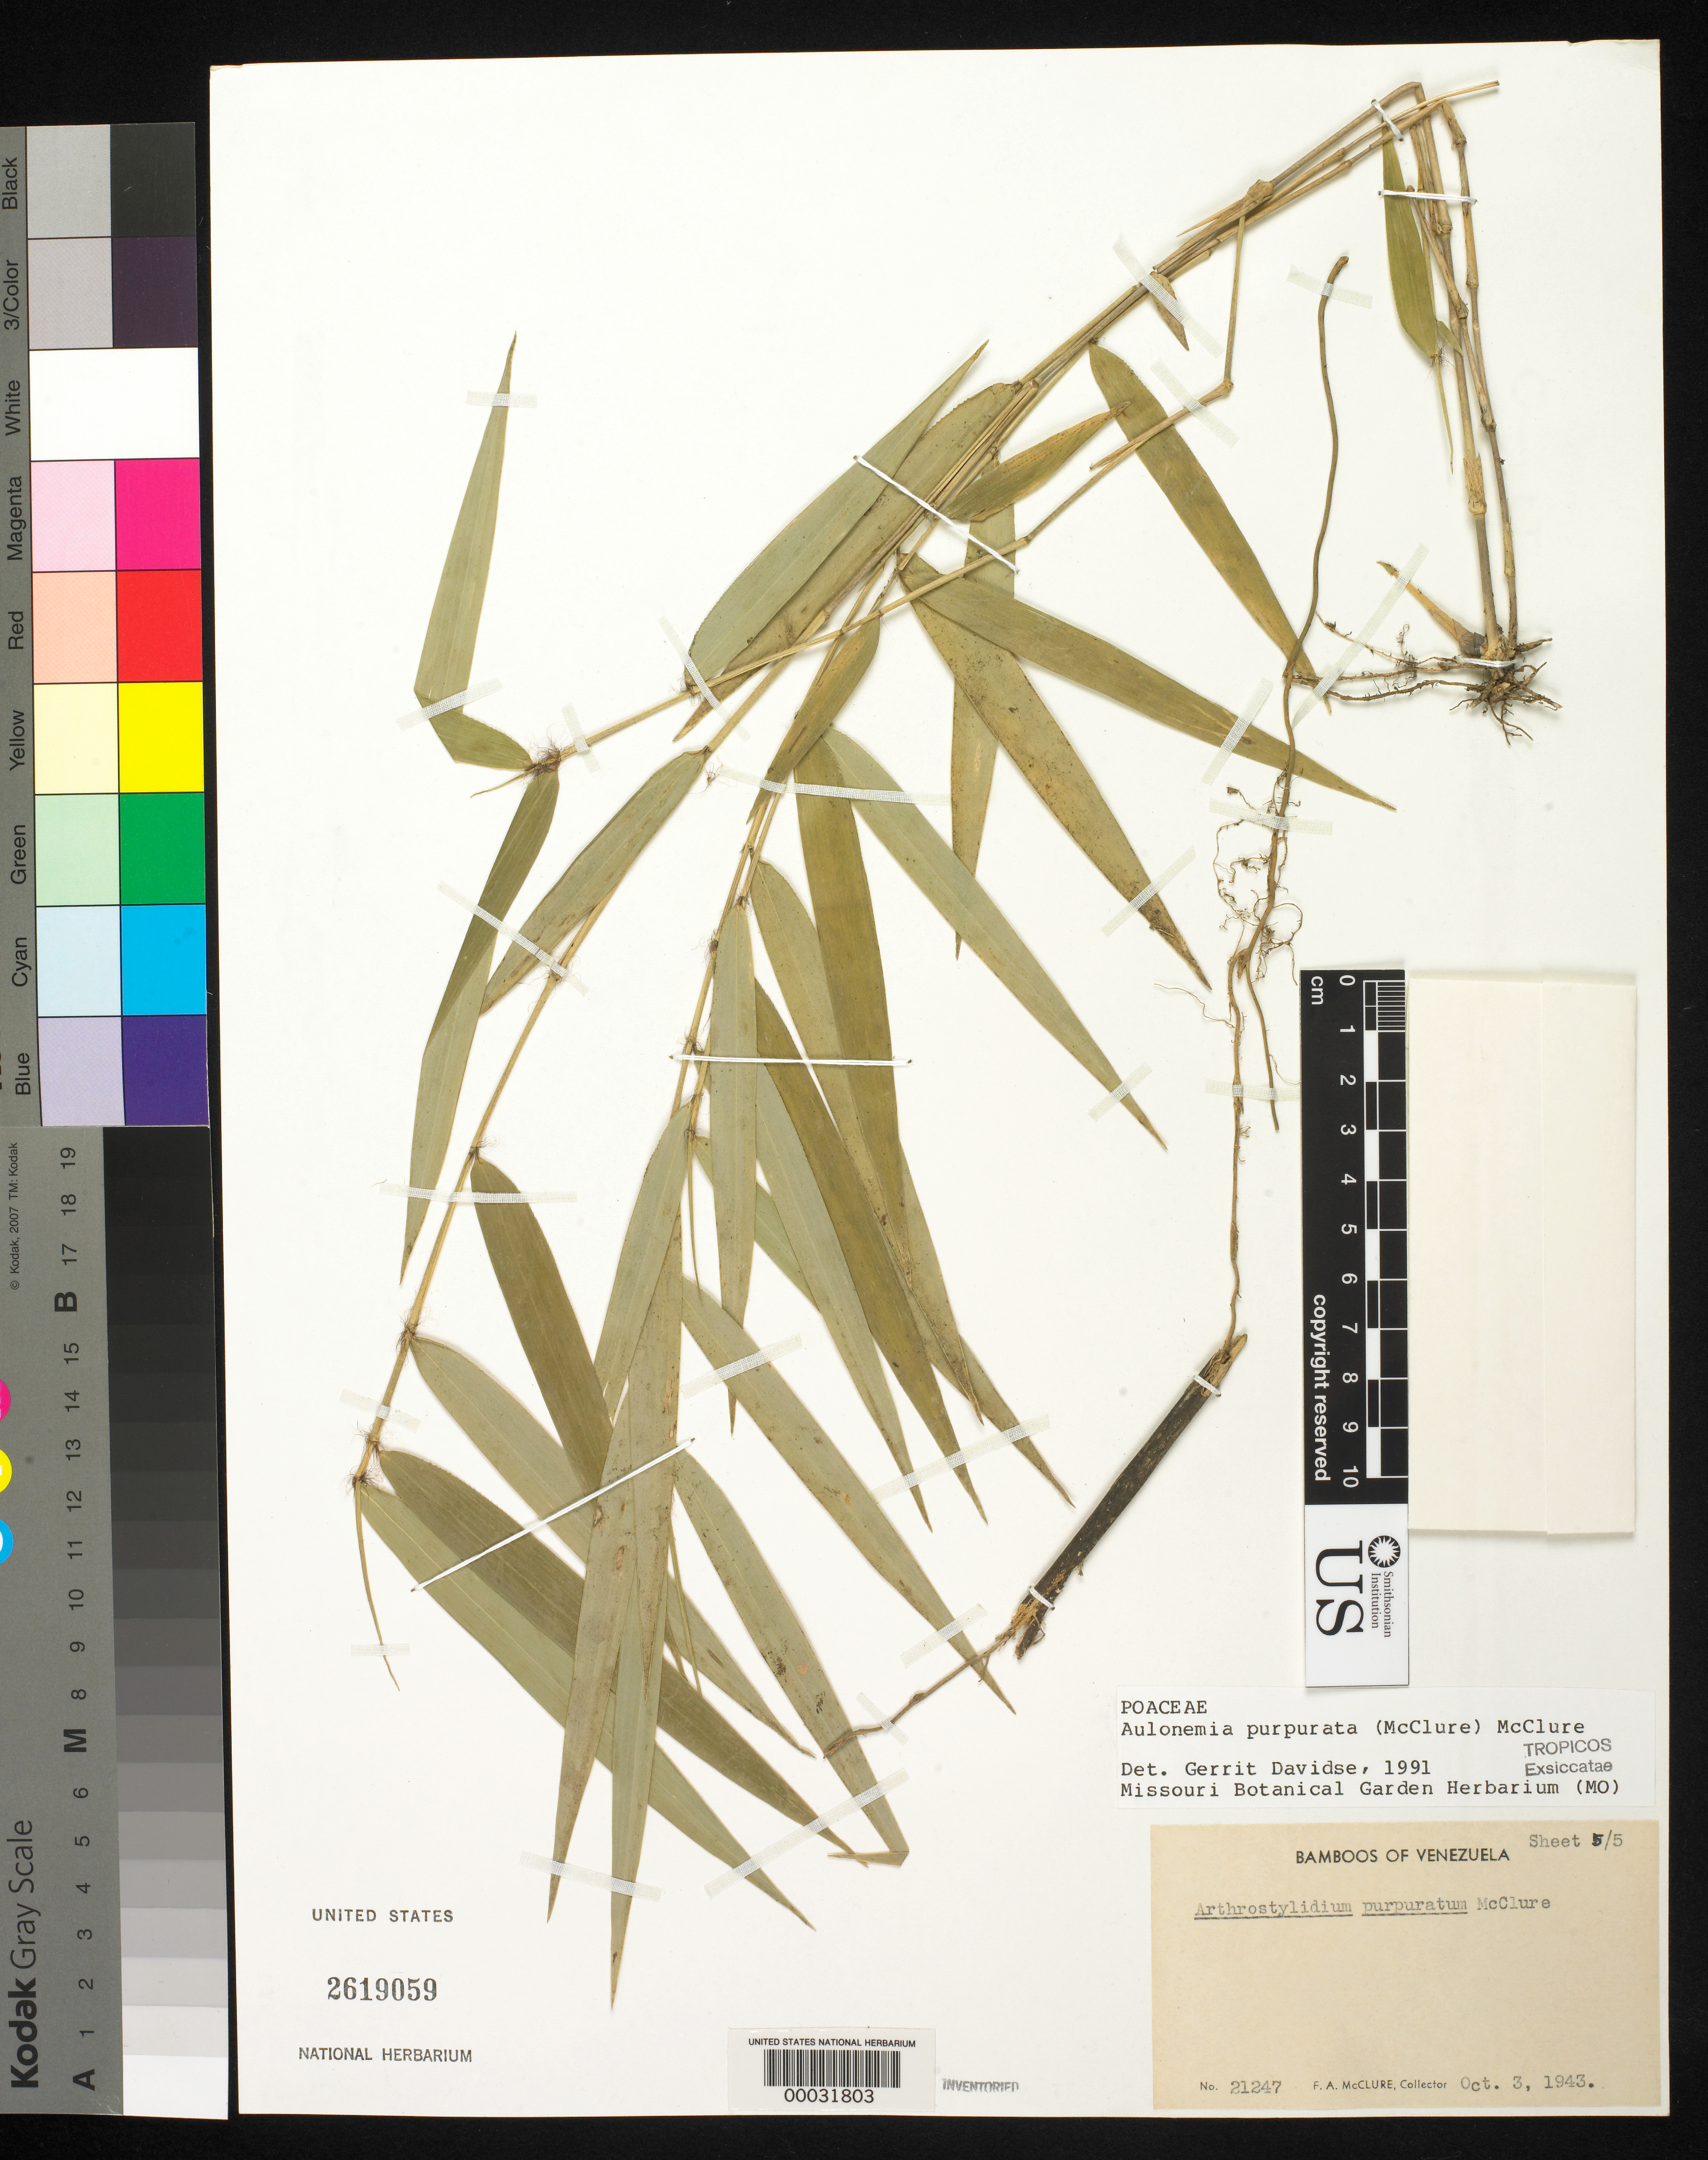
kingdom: Plantae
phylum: Tracheophyta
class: Liliopsida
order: Poales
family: Poaceae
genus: Aulonemia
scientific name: Aulonemia purpurata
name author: (McClure) McClure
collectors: F. A. McClure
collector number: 21247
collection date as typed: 02 Oct 1943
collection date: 1943-10-02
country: Venezuela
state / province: Miranda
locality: El avila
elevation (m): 1800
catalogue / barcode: US 2619059